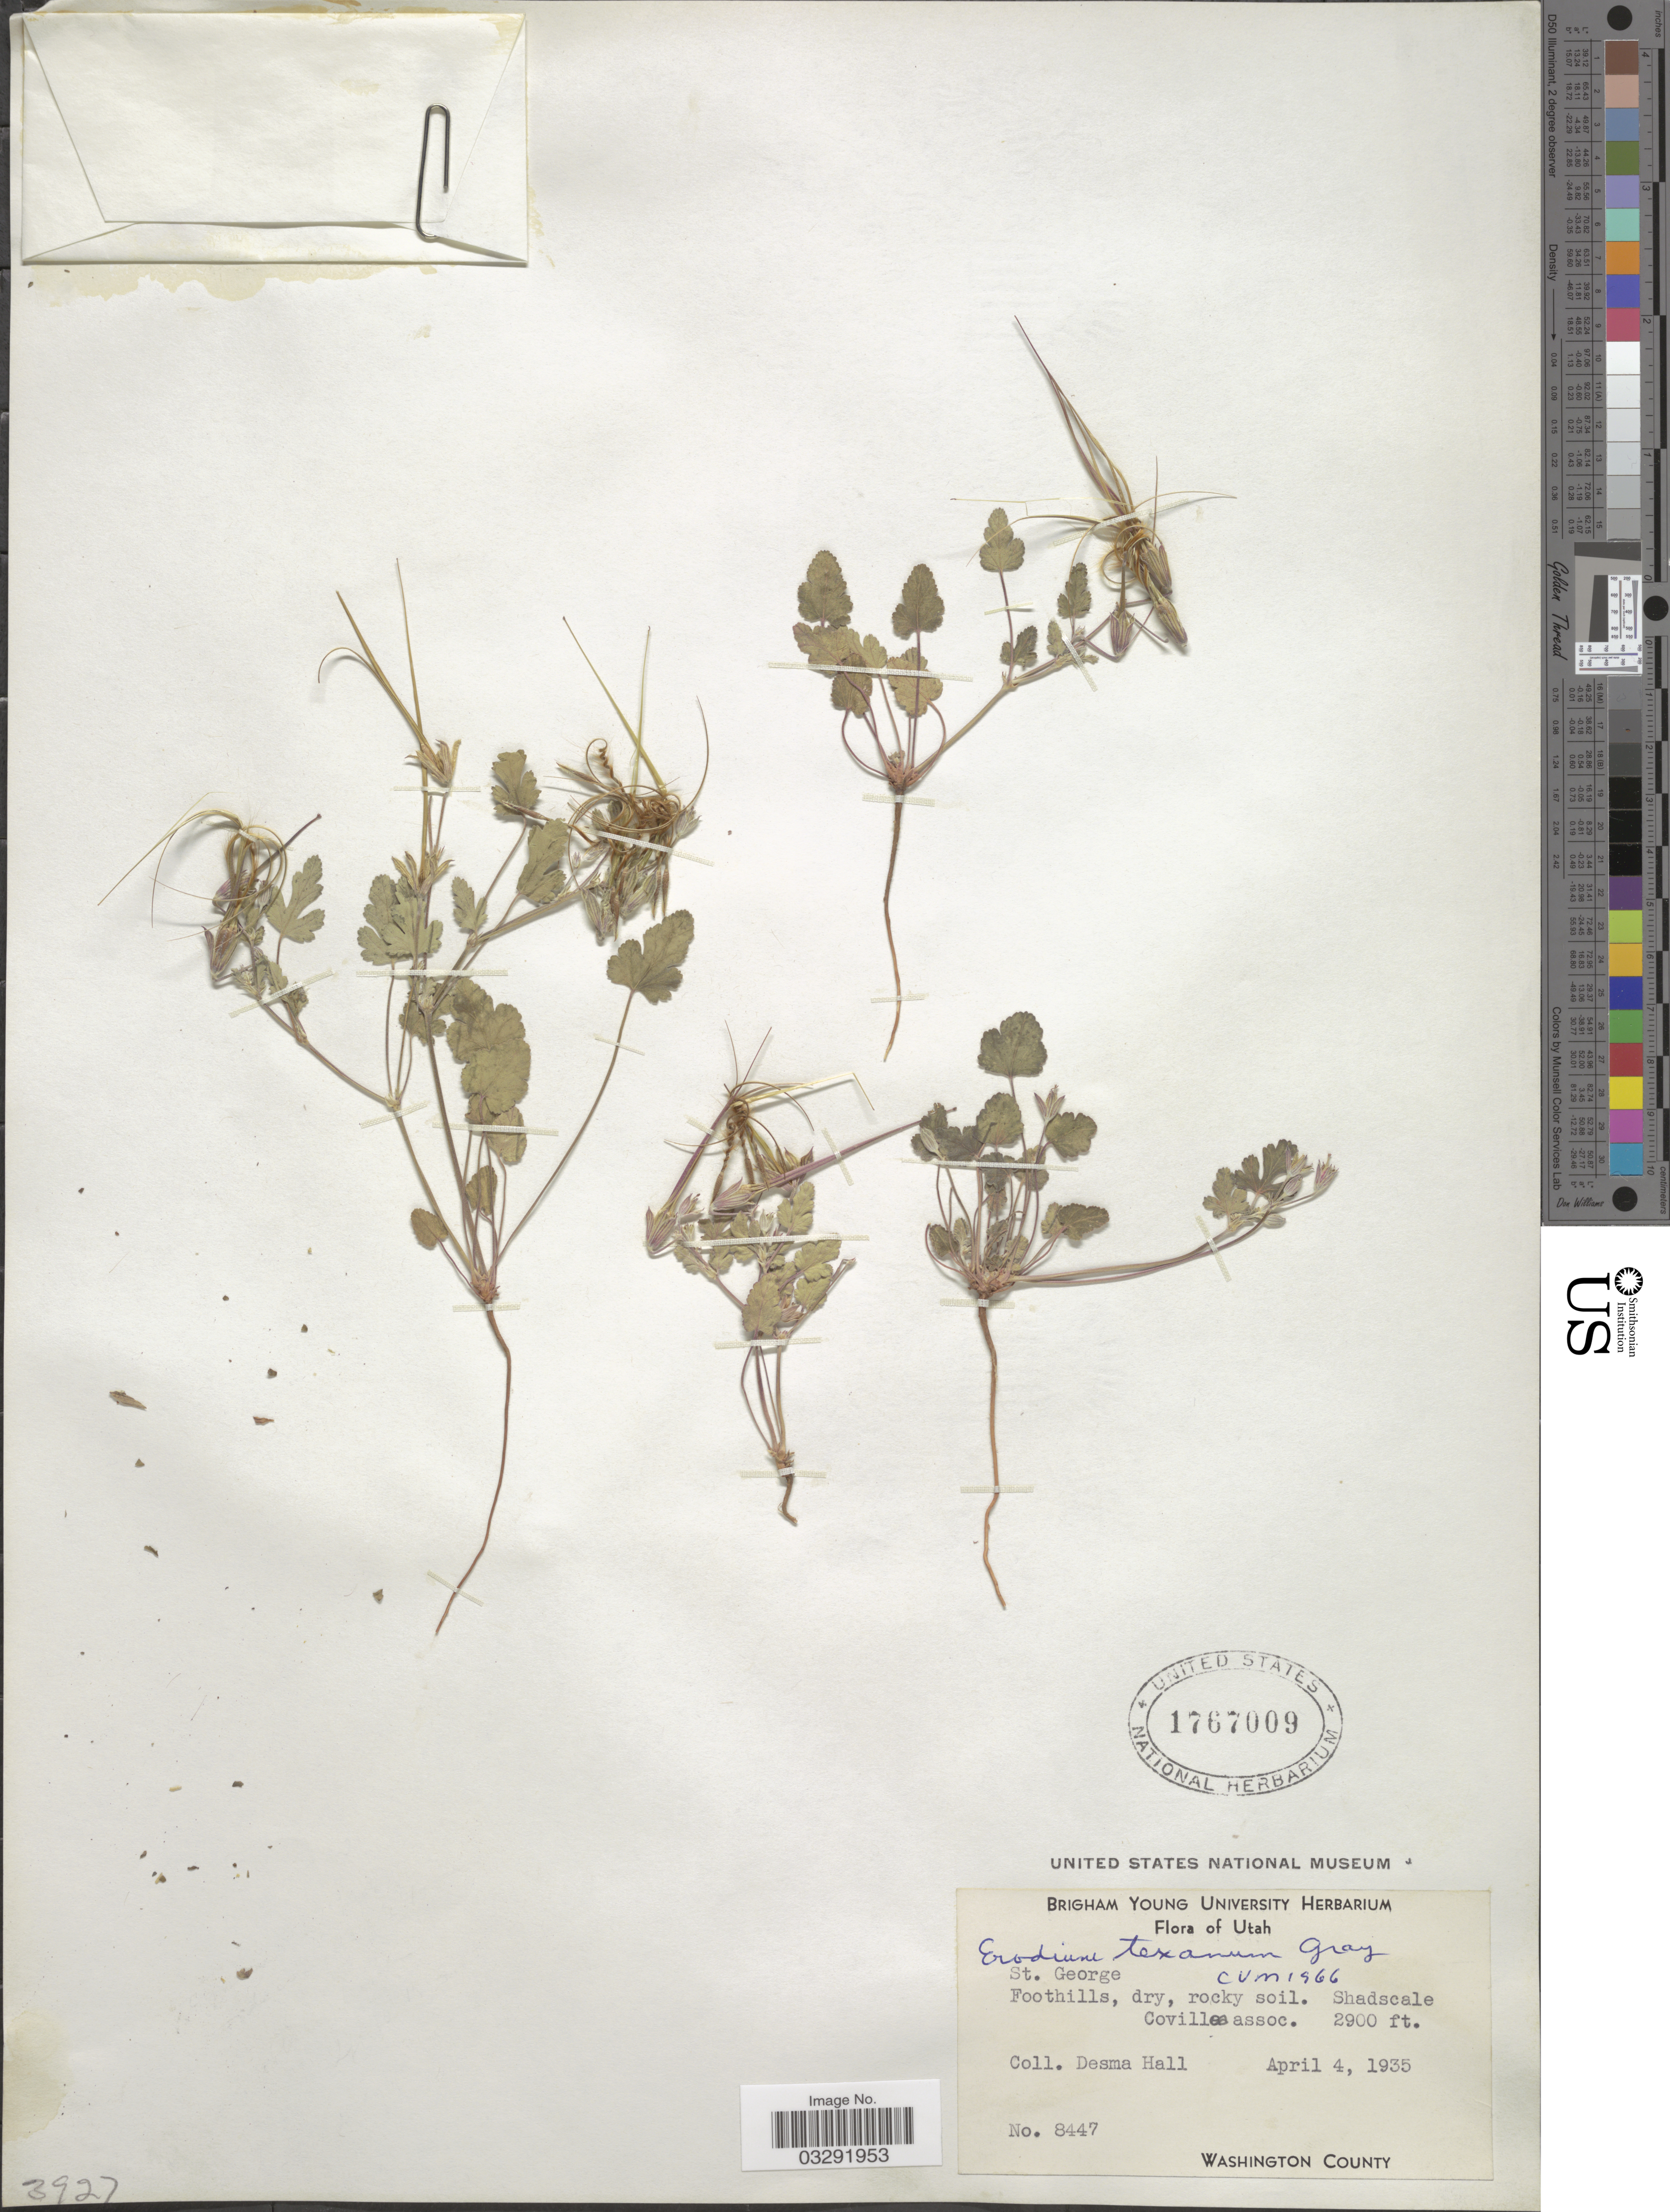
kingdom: Plantae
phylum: Tracheophyta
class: Magnoliopsida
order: Geraniales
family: Geraniaceae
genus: Erodium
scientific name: Erodium texanum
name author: A. Gray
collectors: D. Hall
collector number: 8447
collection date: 1935-04-04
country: United States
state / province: Utah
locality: St. George. Foothills. Washington County.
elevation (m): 884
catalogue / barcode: US 1767009